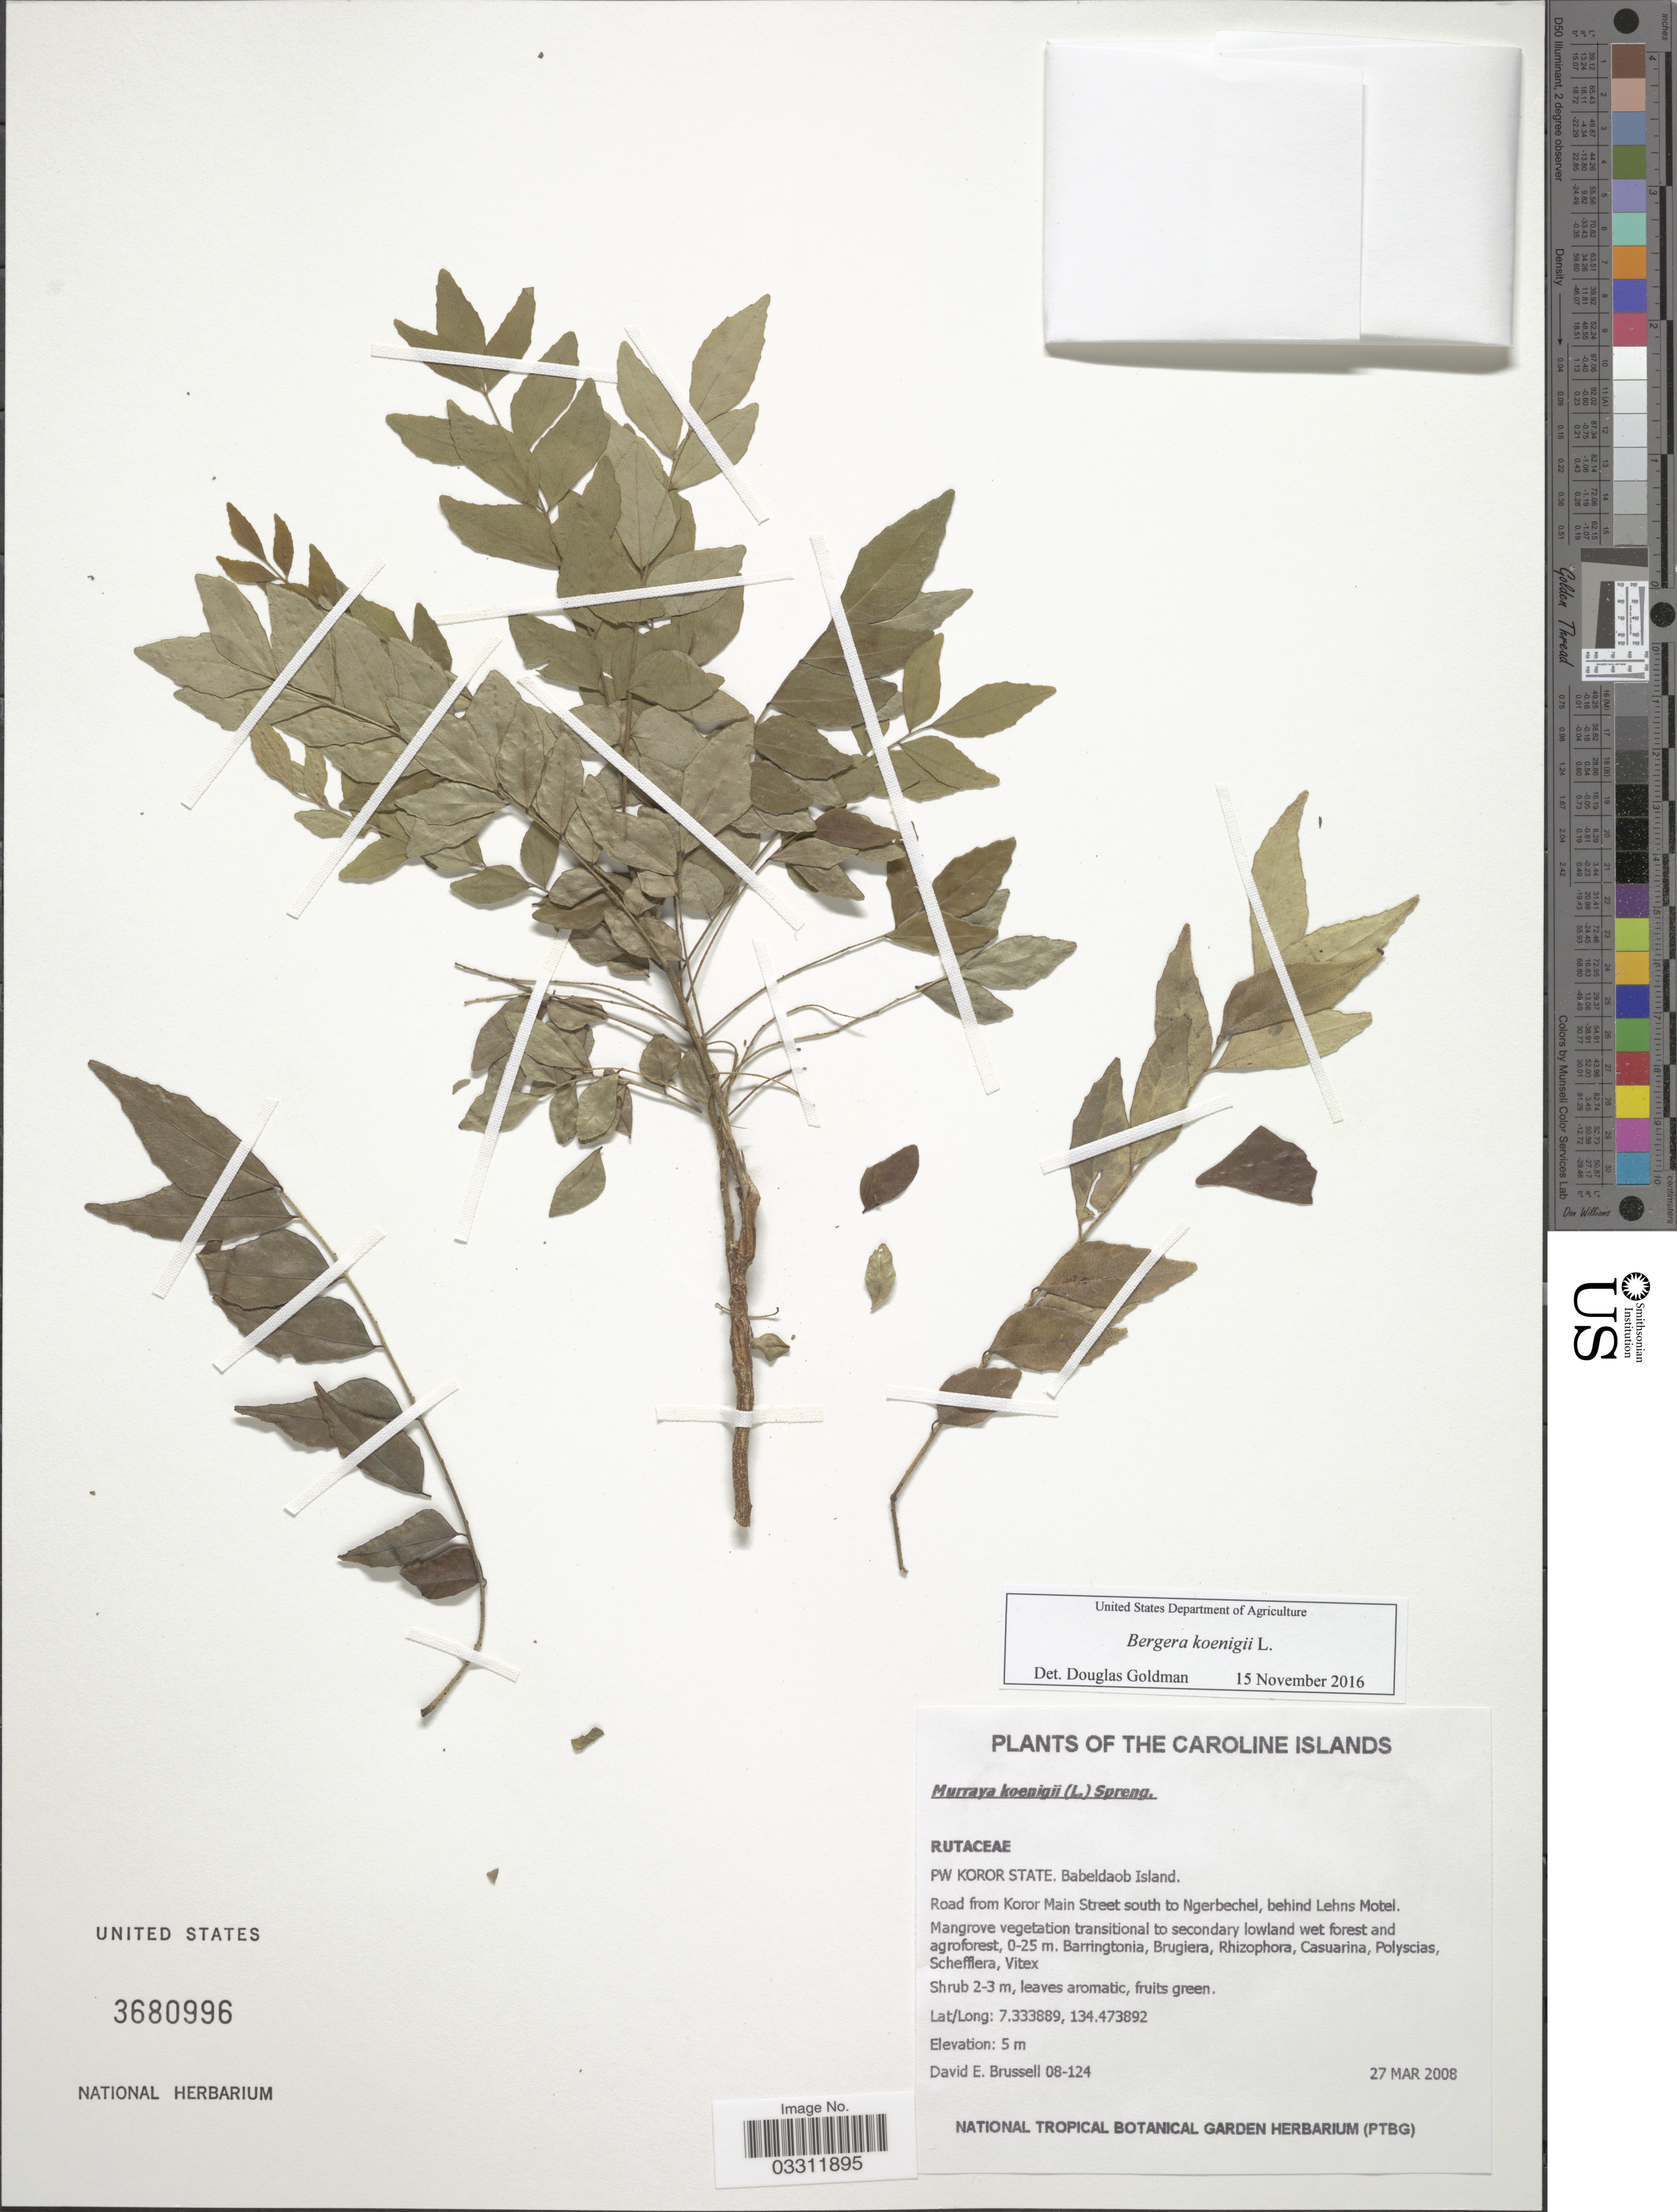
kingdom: Plantae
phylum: Tracheophyta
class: Magnoliopsida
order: Sapindales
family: Rutaceae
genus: Bergera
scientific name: Bergera sp.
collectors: D. Brussell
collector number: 08-124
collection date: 2008-03-27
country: Palau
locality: The Caroline Islands. PW Koror State, Babeldaob Island. Road from Koror Main Street south to Ngerbechel, behind Lehns Motel.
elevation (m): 5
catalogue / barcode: US 3680996